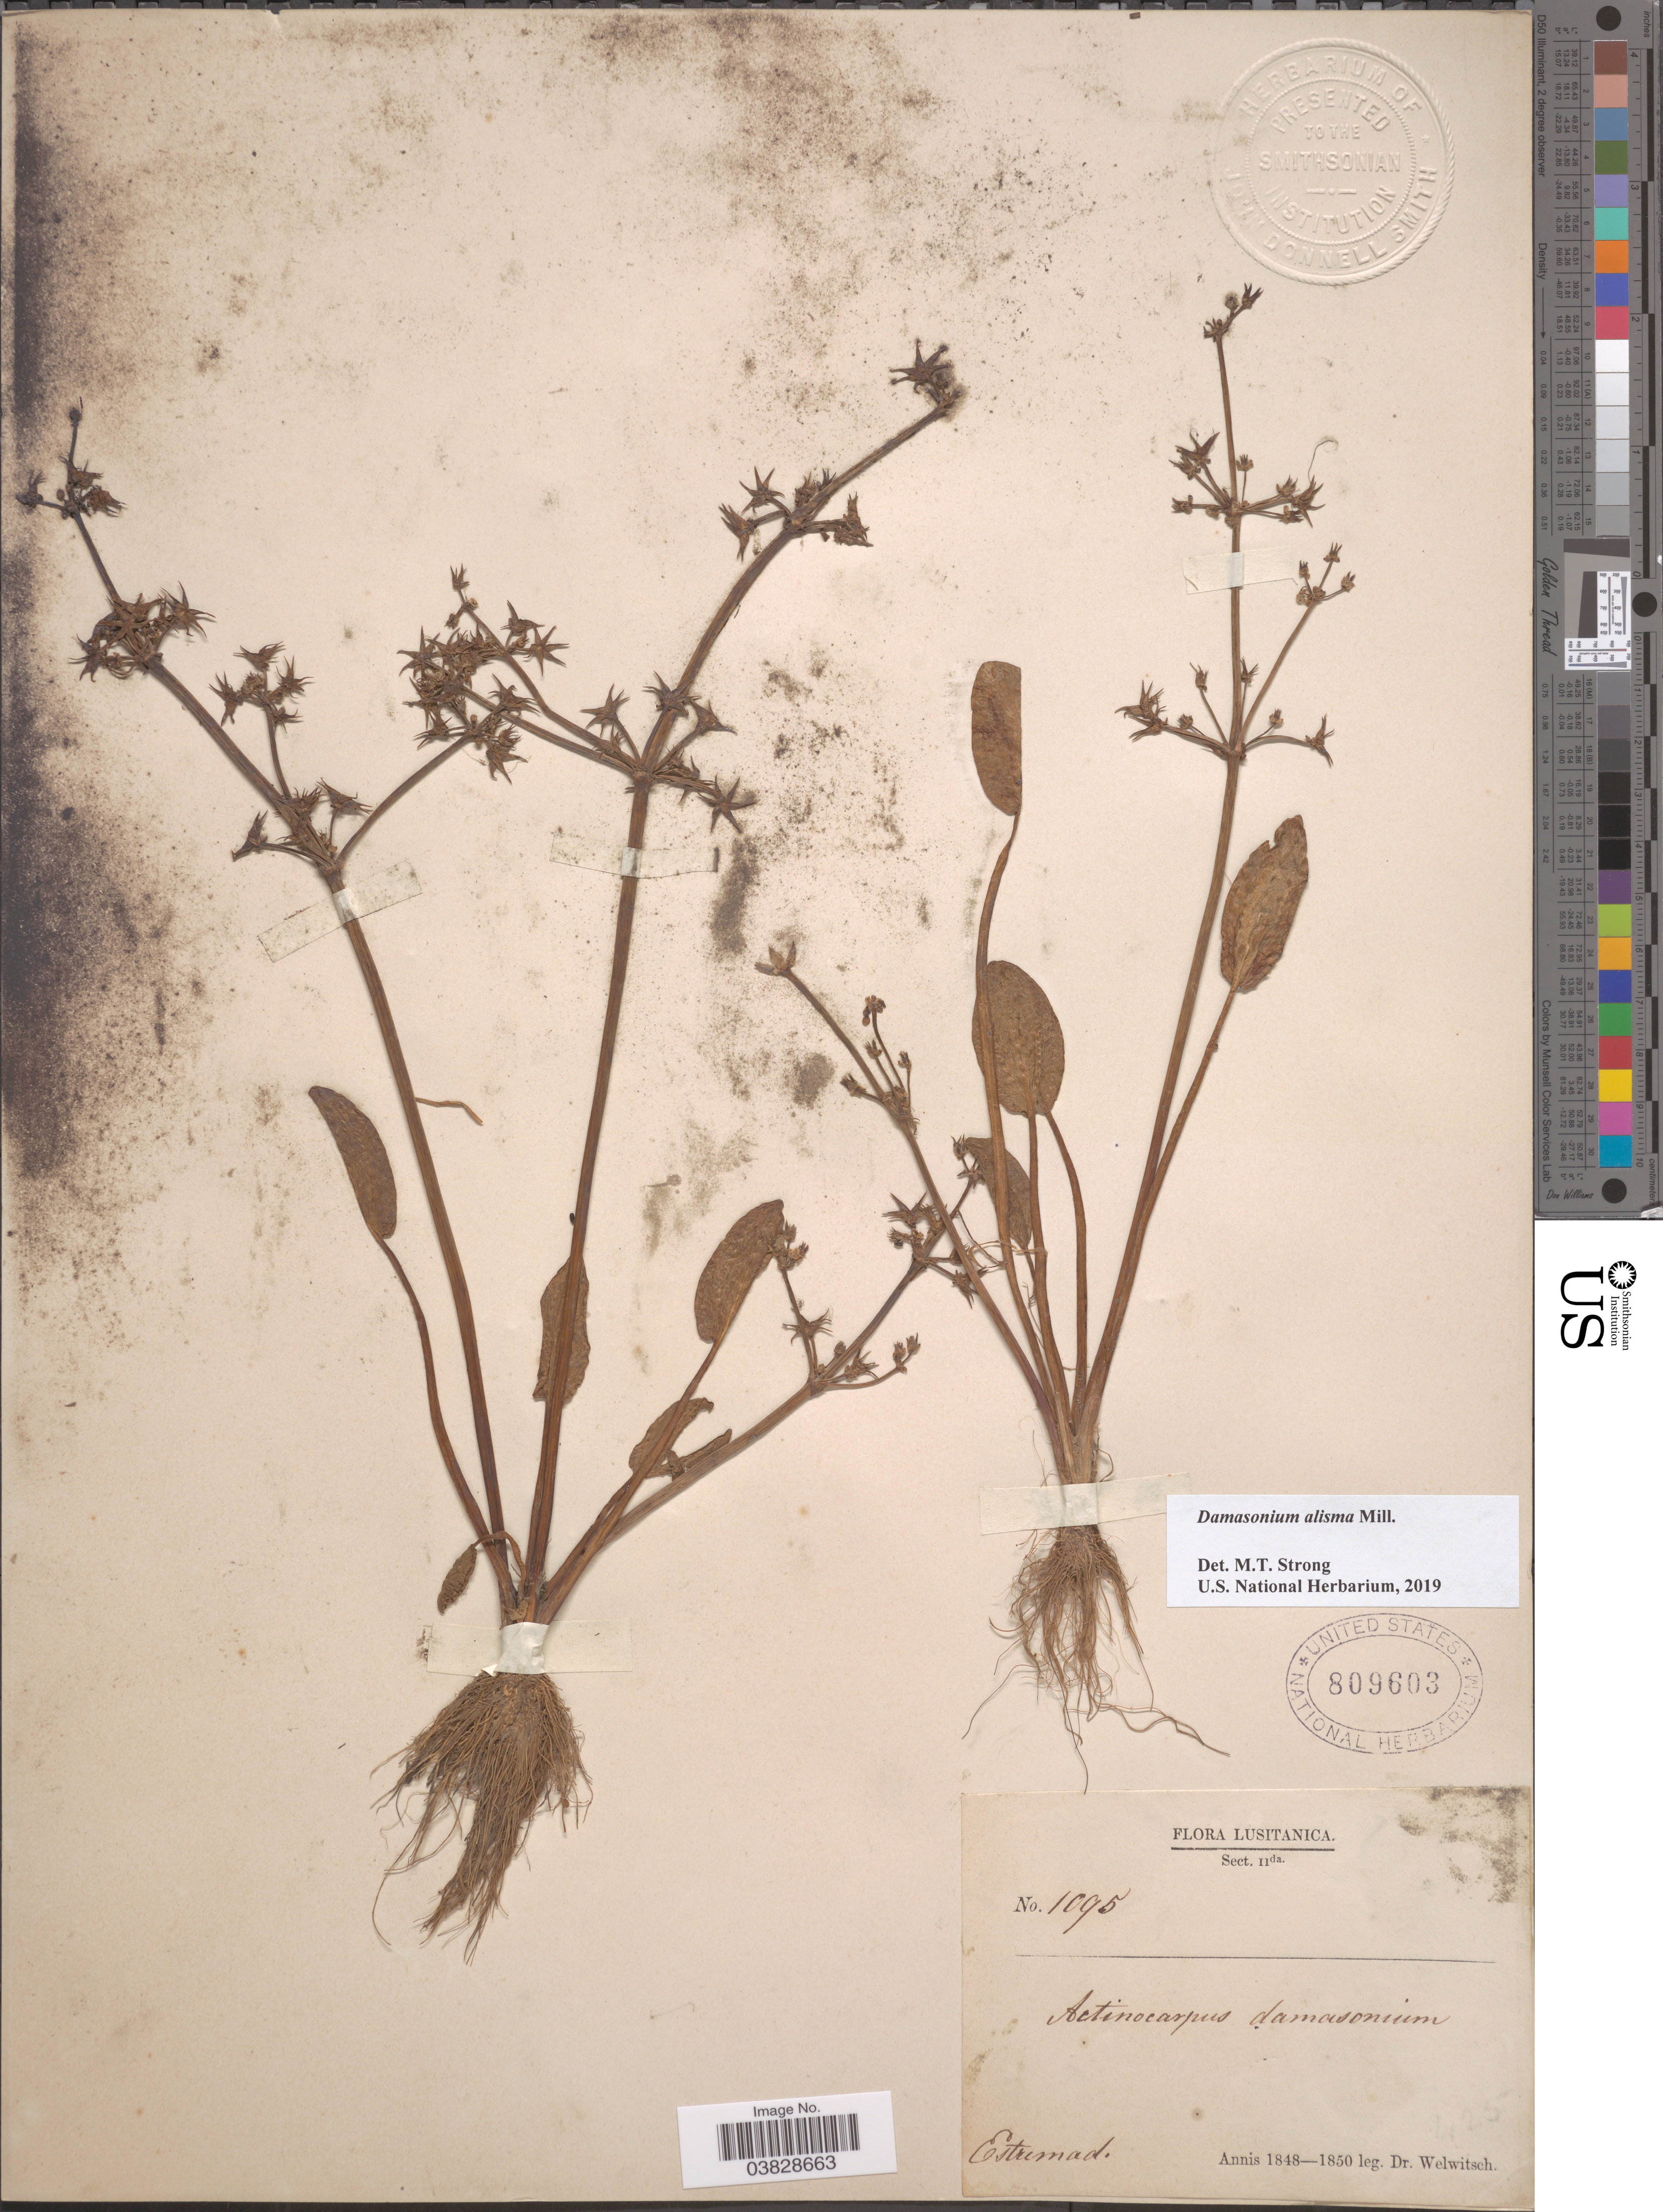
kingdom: Plantae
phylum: Tracheophyta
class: Liliopsida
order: Alismatales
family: Alismataceae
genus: Damasonium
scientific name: Damasonium alisma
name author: Mill.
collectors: -. Welwitsch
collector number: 1095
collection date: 1848/1850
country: Portugal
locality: Lusitanica. Estremad.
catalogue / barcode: US 809603